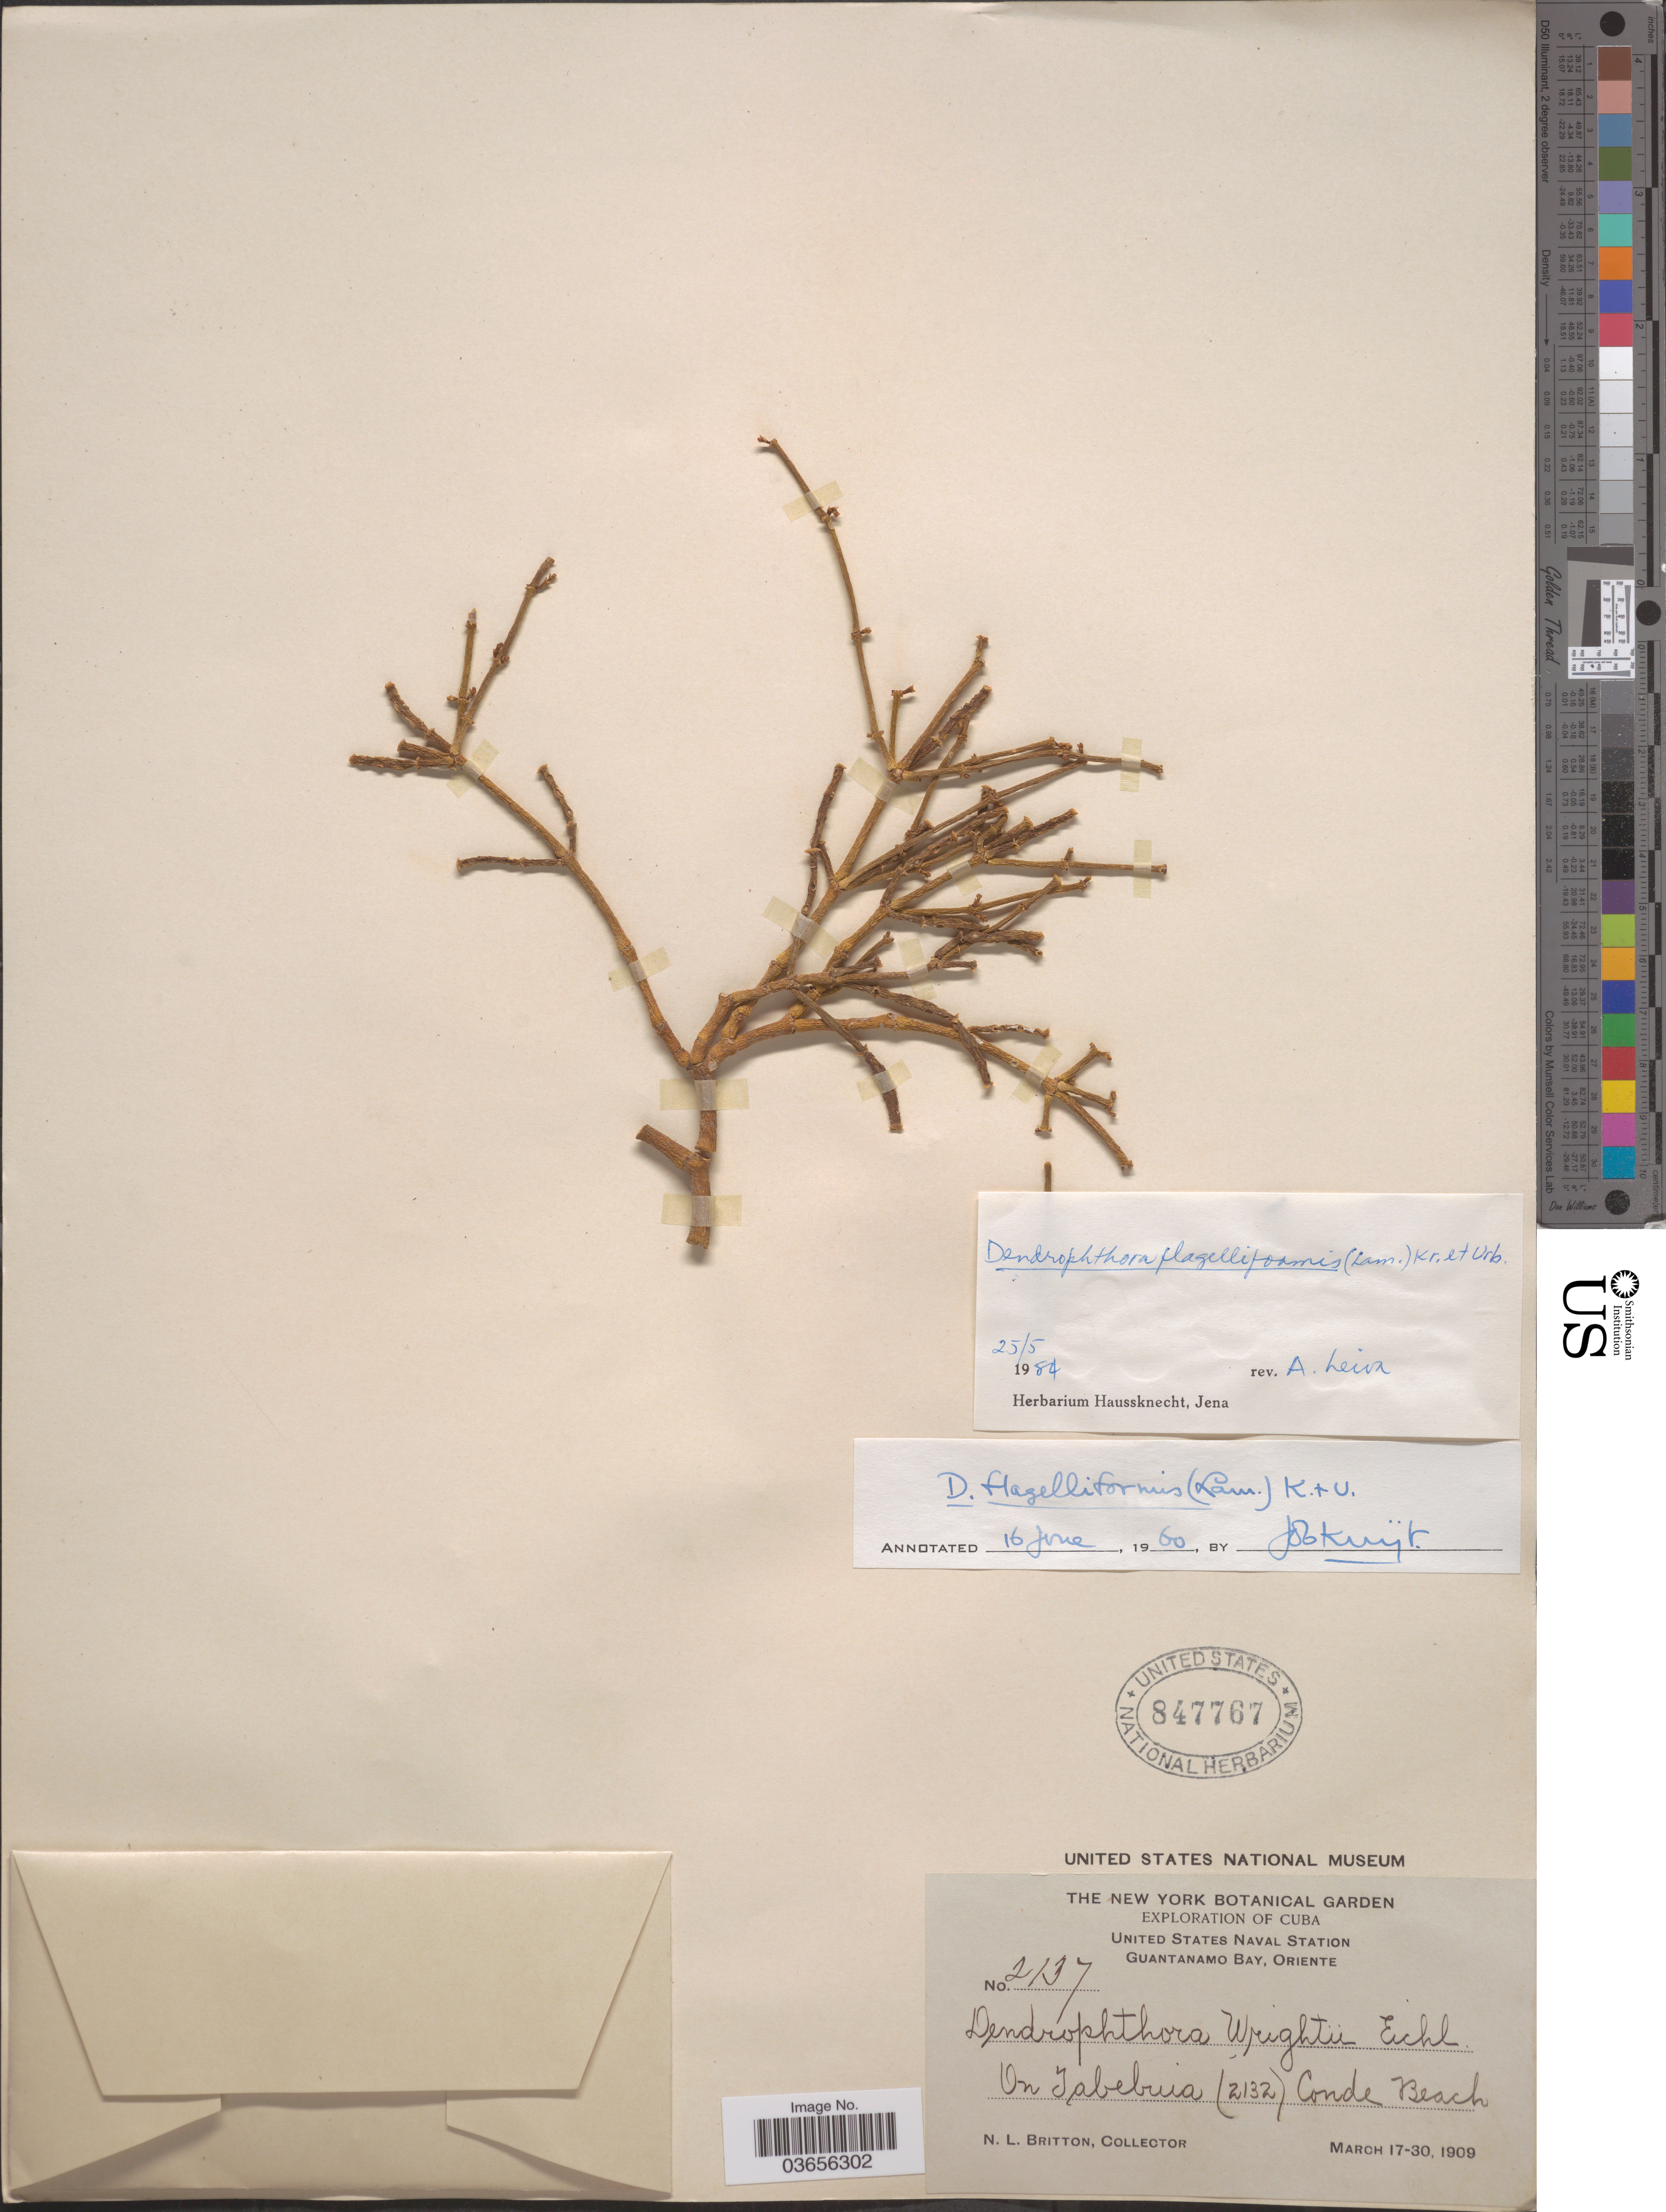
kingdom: Plantae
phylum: Tracheophyta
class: Magnoliopsida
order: Santalales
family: Viscaceae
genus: Dendrophthora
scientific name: Dendrophthora flagelliformis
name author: (Lam.) Krug & Urb.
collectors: N. Britton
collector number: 2137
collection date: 1909-03-17/1909-03-30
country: Cuba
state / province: Oriente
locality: Guantanamo Bay. On Tabebuia (2132) Conde Beach.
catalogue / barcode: US 847767